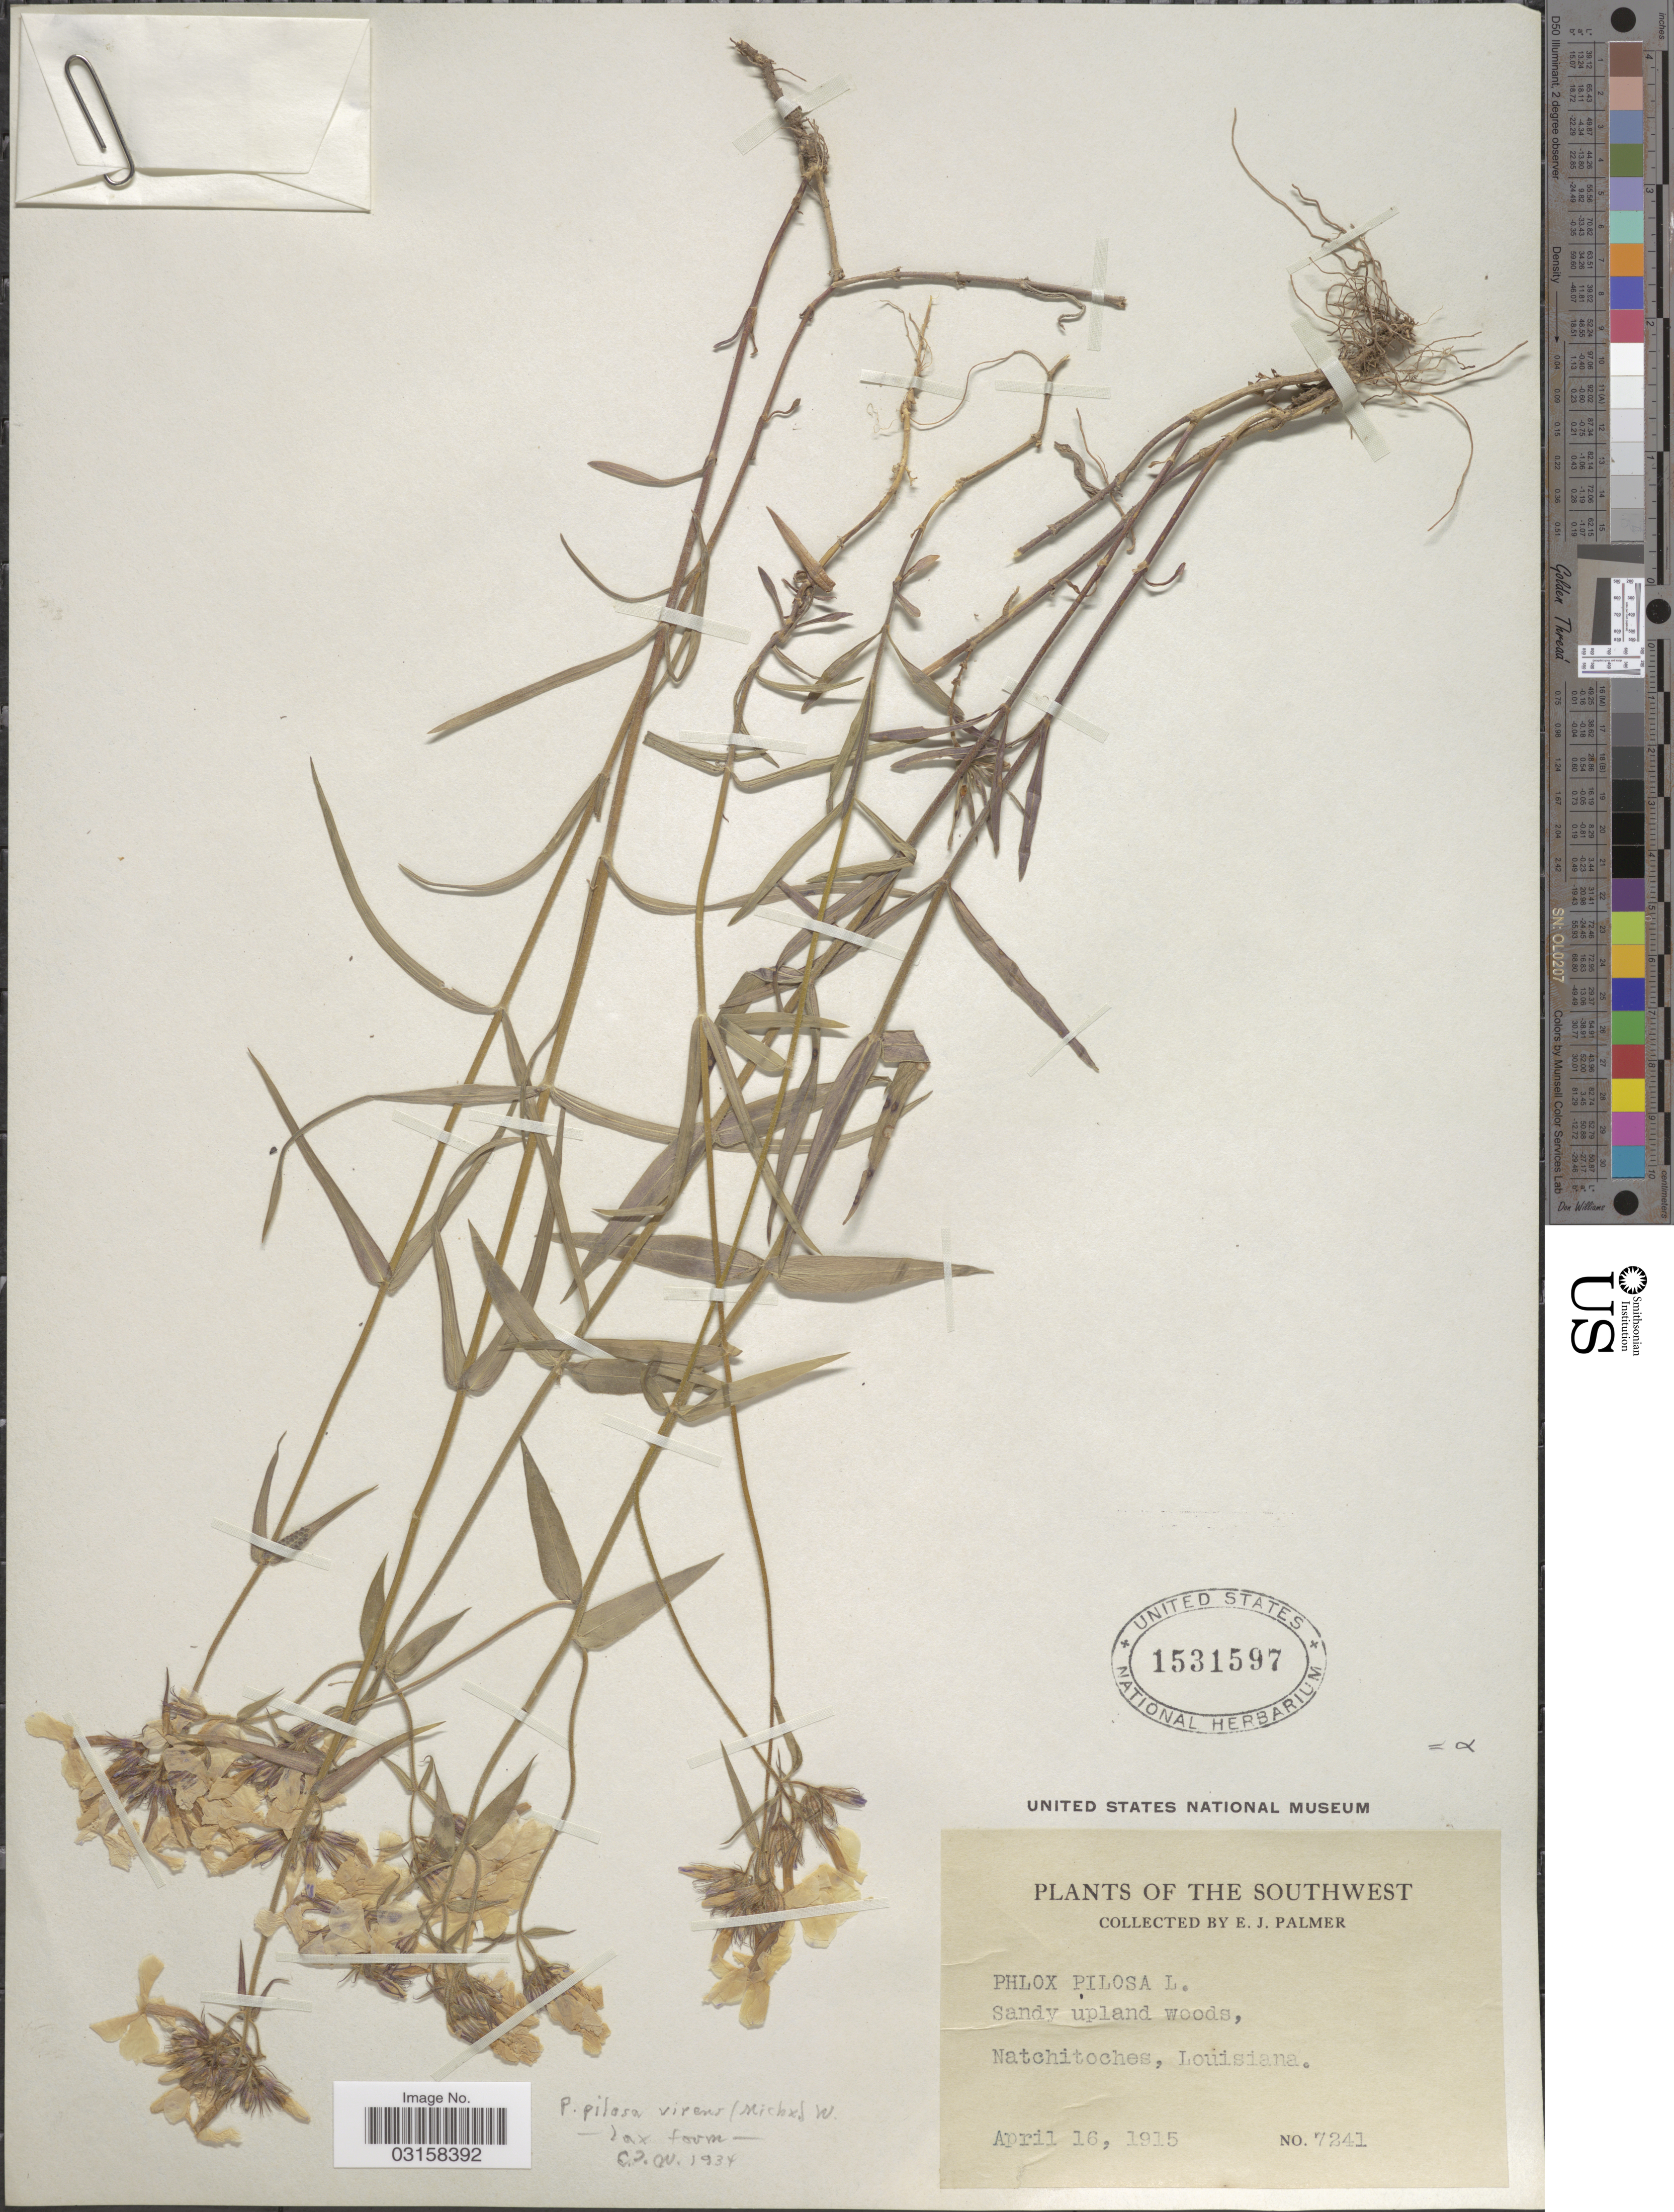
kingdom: Plantae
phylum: Tracheophyta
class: Magnoliopsida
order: Ericales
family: Polemoniaceae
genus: Phlox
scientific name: Phlox pilosa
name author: L.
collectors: E. J. Palmer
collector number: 7241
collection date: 1915-04-16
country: United States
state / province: Louisiana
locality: The Southwest. Natchitoches.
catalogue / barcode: US 1531597